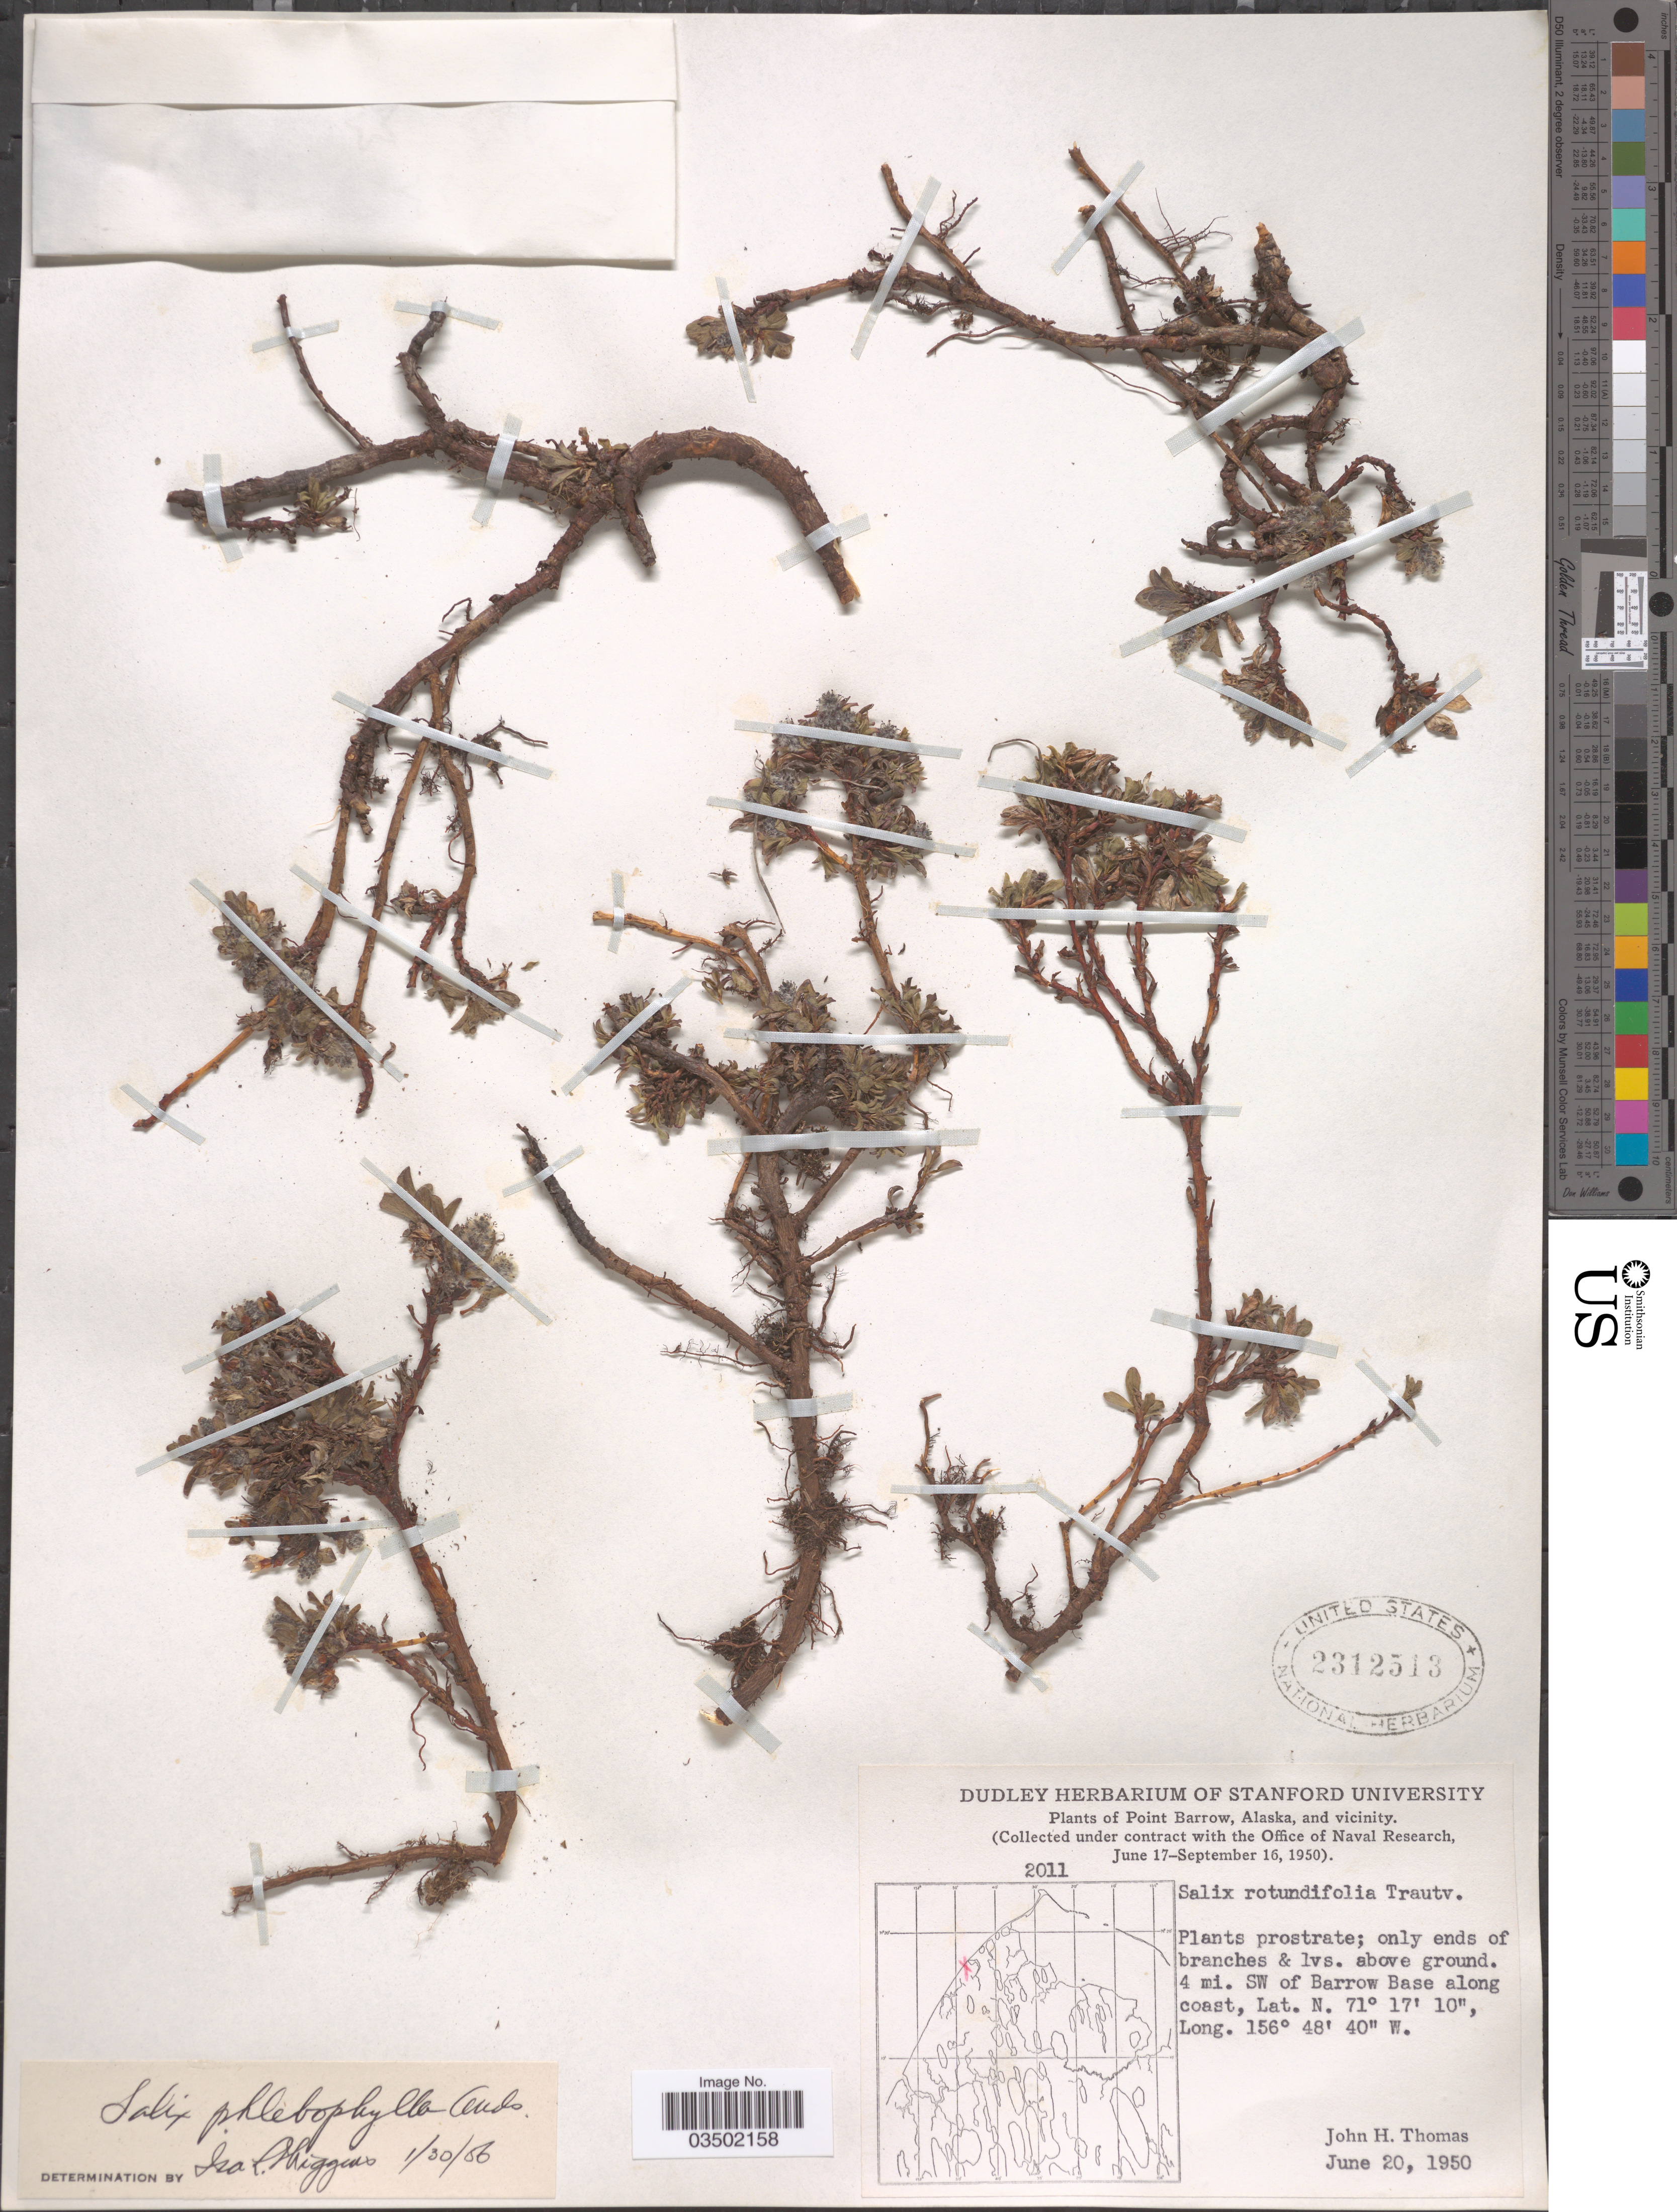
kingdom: Plantae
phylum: Tracheophyta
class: Magnoliopsida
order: Malpighiales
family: Salicaceae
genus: Salix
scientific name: Salix phlebophylla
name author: Andersson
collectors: J. H. Thomas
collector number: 2011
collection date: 1950-06-20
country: United States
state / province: Alaska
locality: Point Barrow and vicinity. 4 mi. SW of Barrow Base along coast.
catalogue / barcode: US 2312513